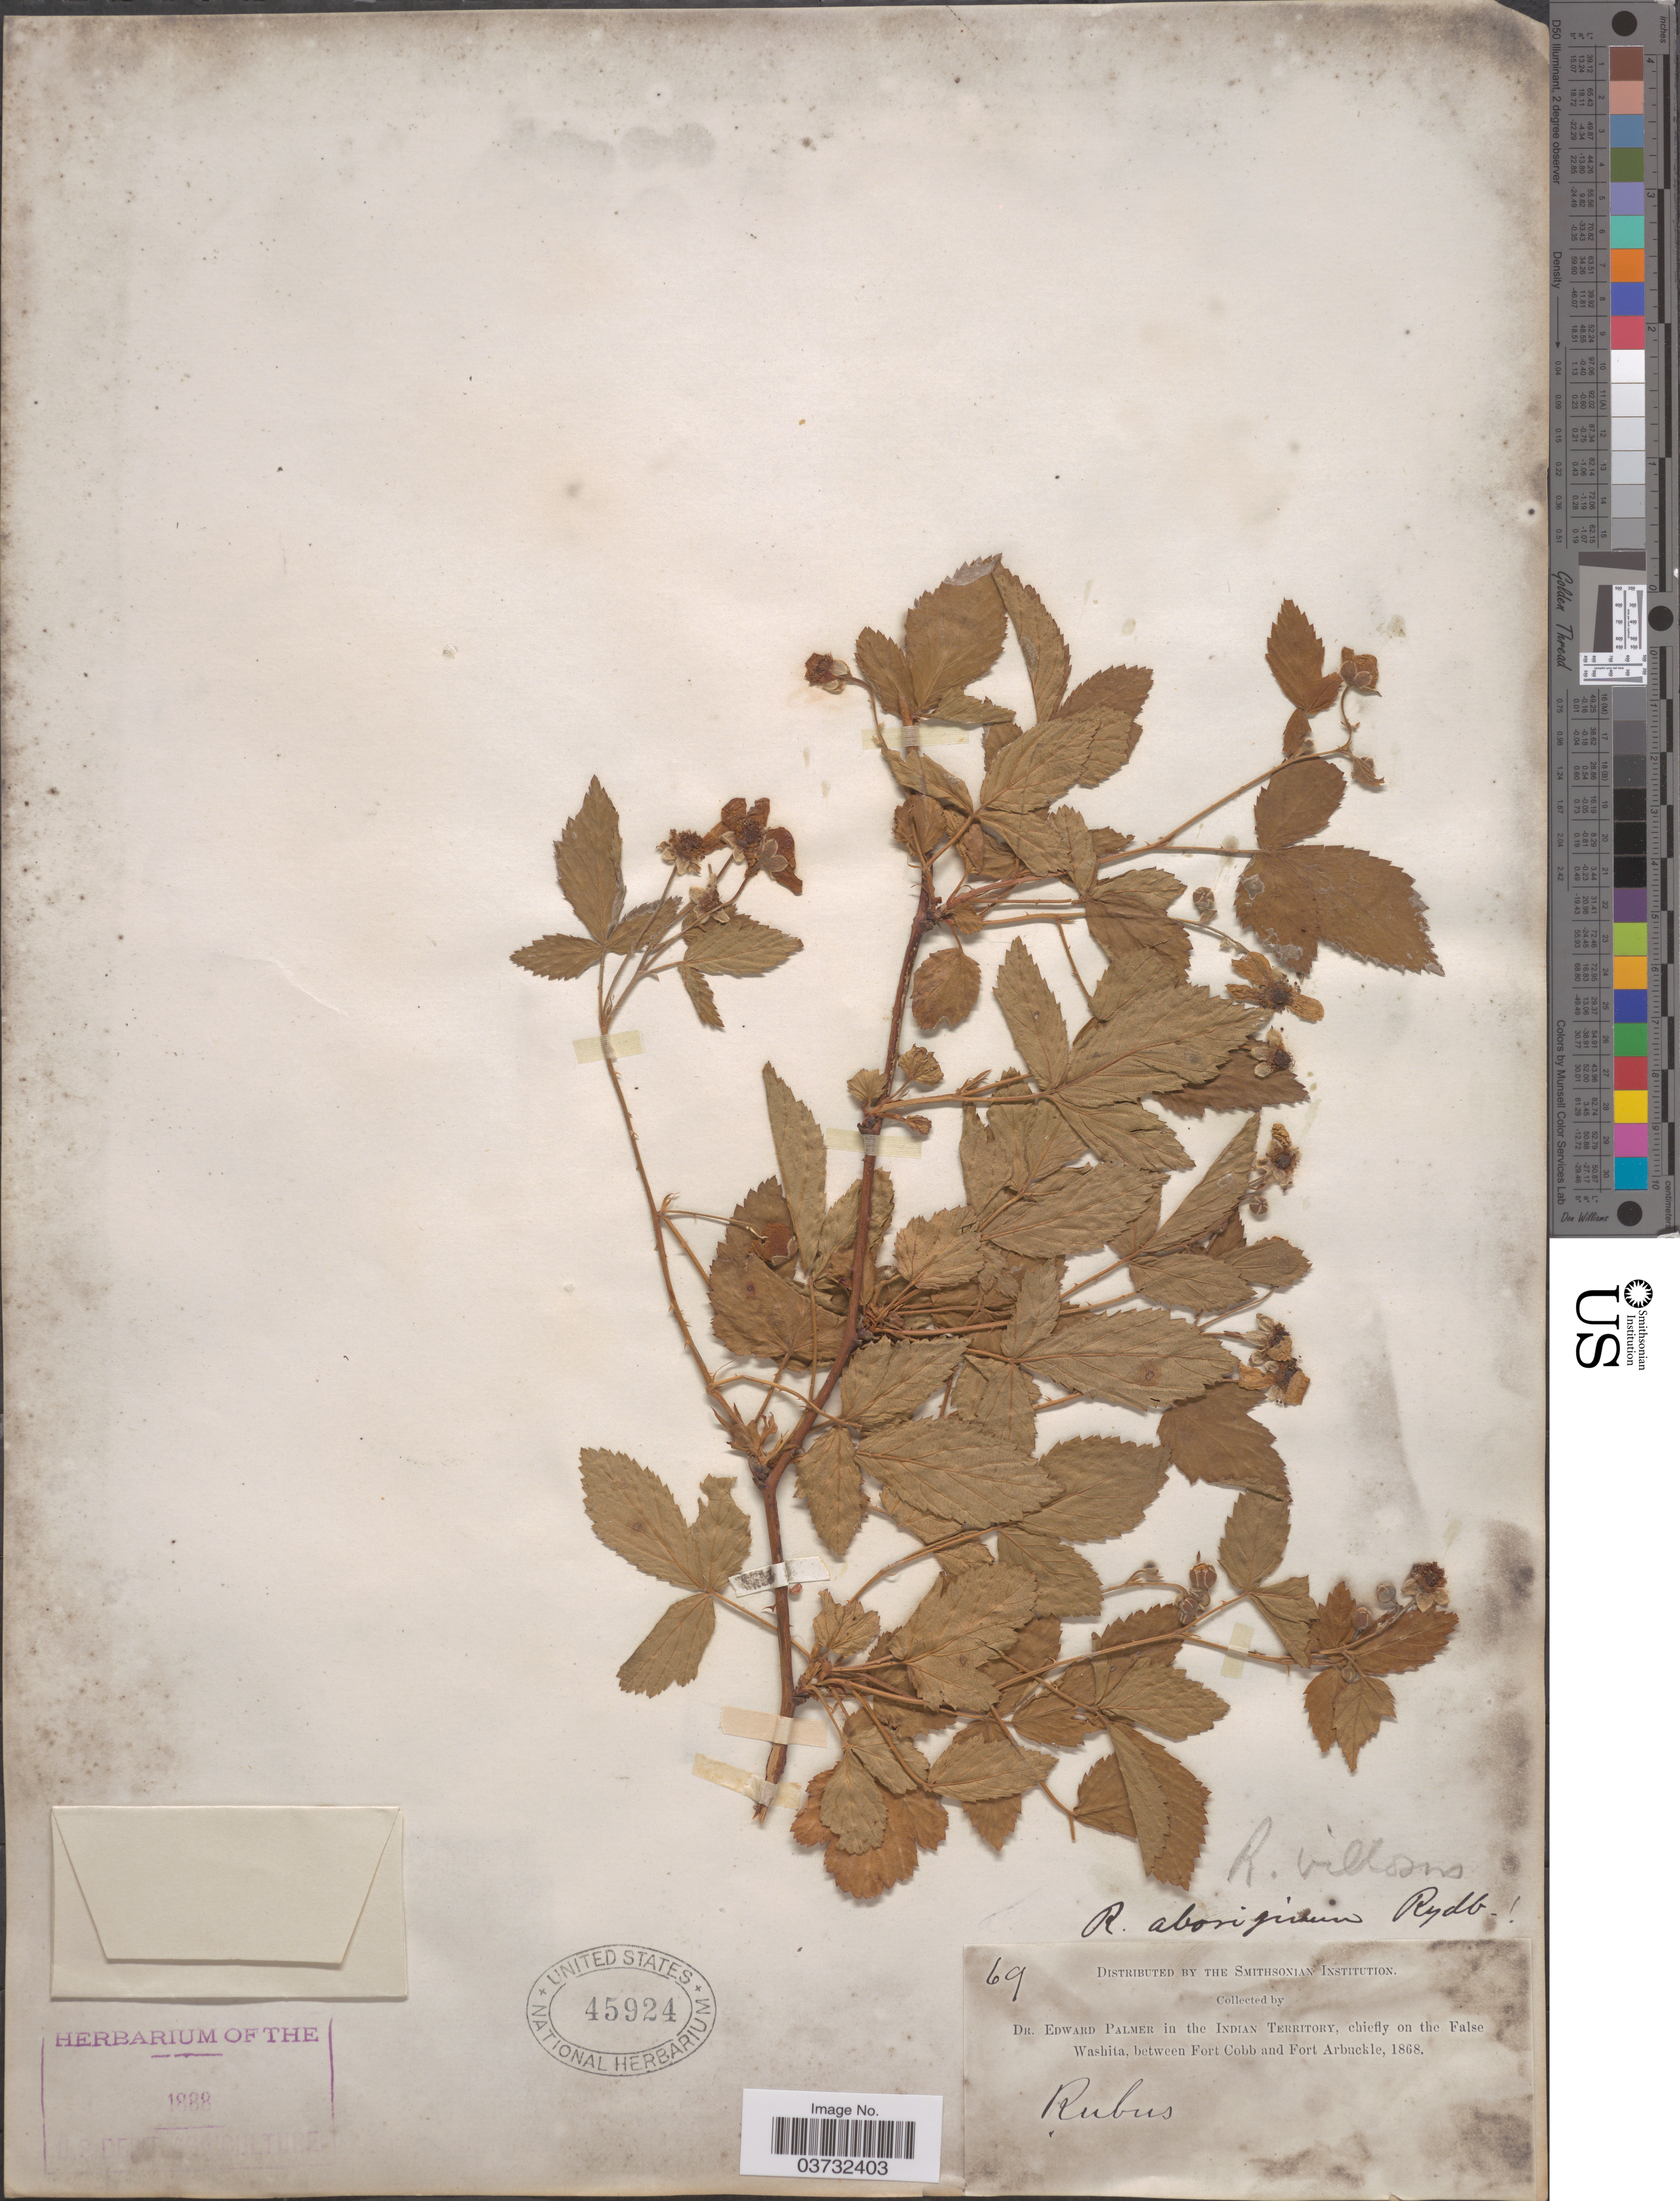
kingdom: Plantae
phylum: Tracheophyta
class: Magnoliopsida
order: Rosales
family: Rosaceae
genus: Rubus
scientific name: Rubus villosus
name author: Thunb.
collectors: E. Palmer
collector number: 69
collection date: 1868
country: United States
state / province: Oklahoma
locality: In the Indian Territory, chiefly on the False Washita, between Fort Cobb and Fort Arbuckle.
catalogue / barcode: US 45924